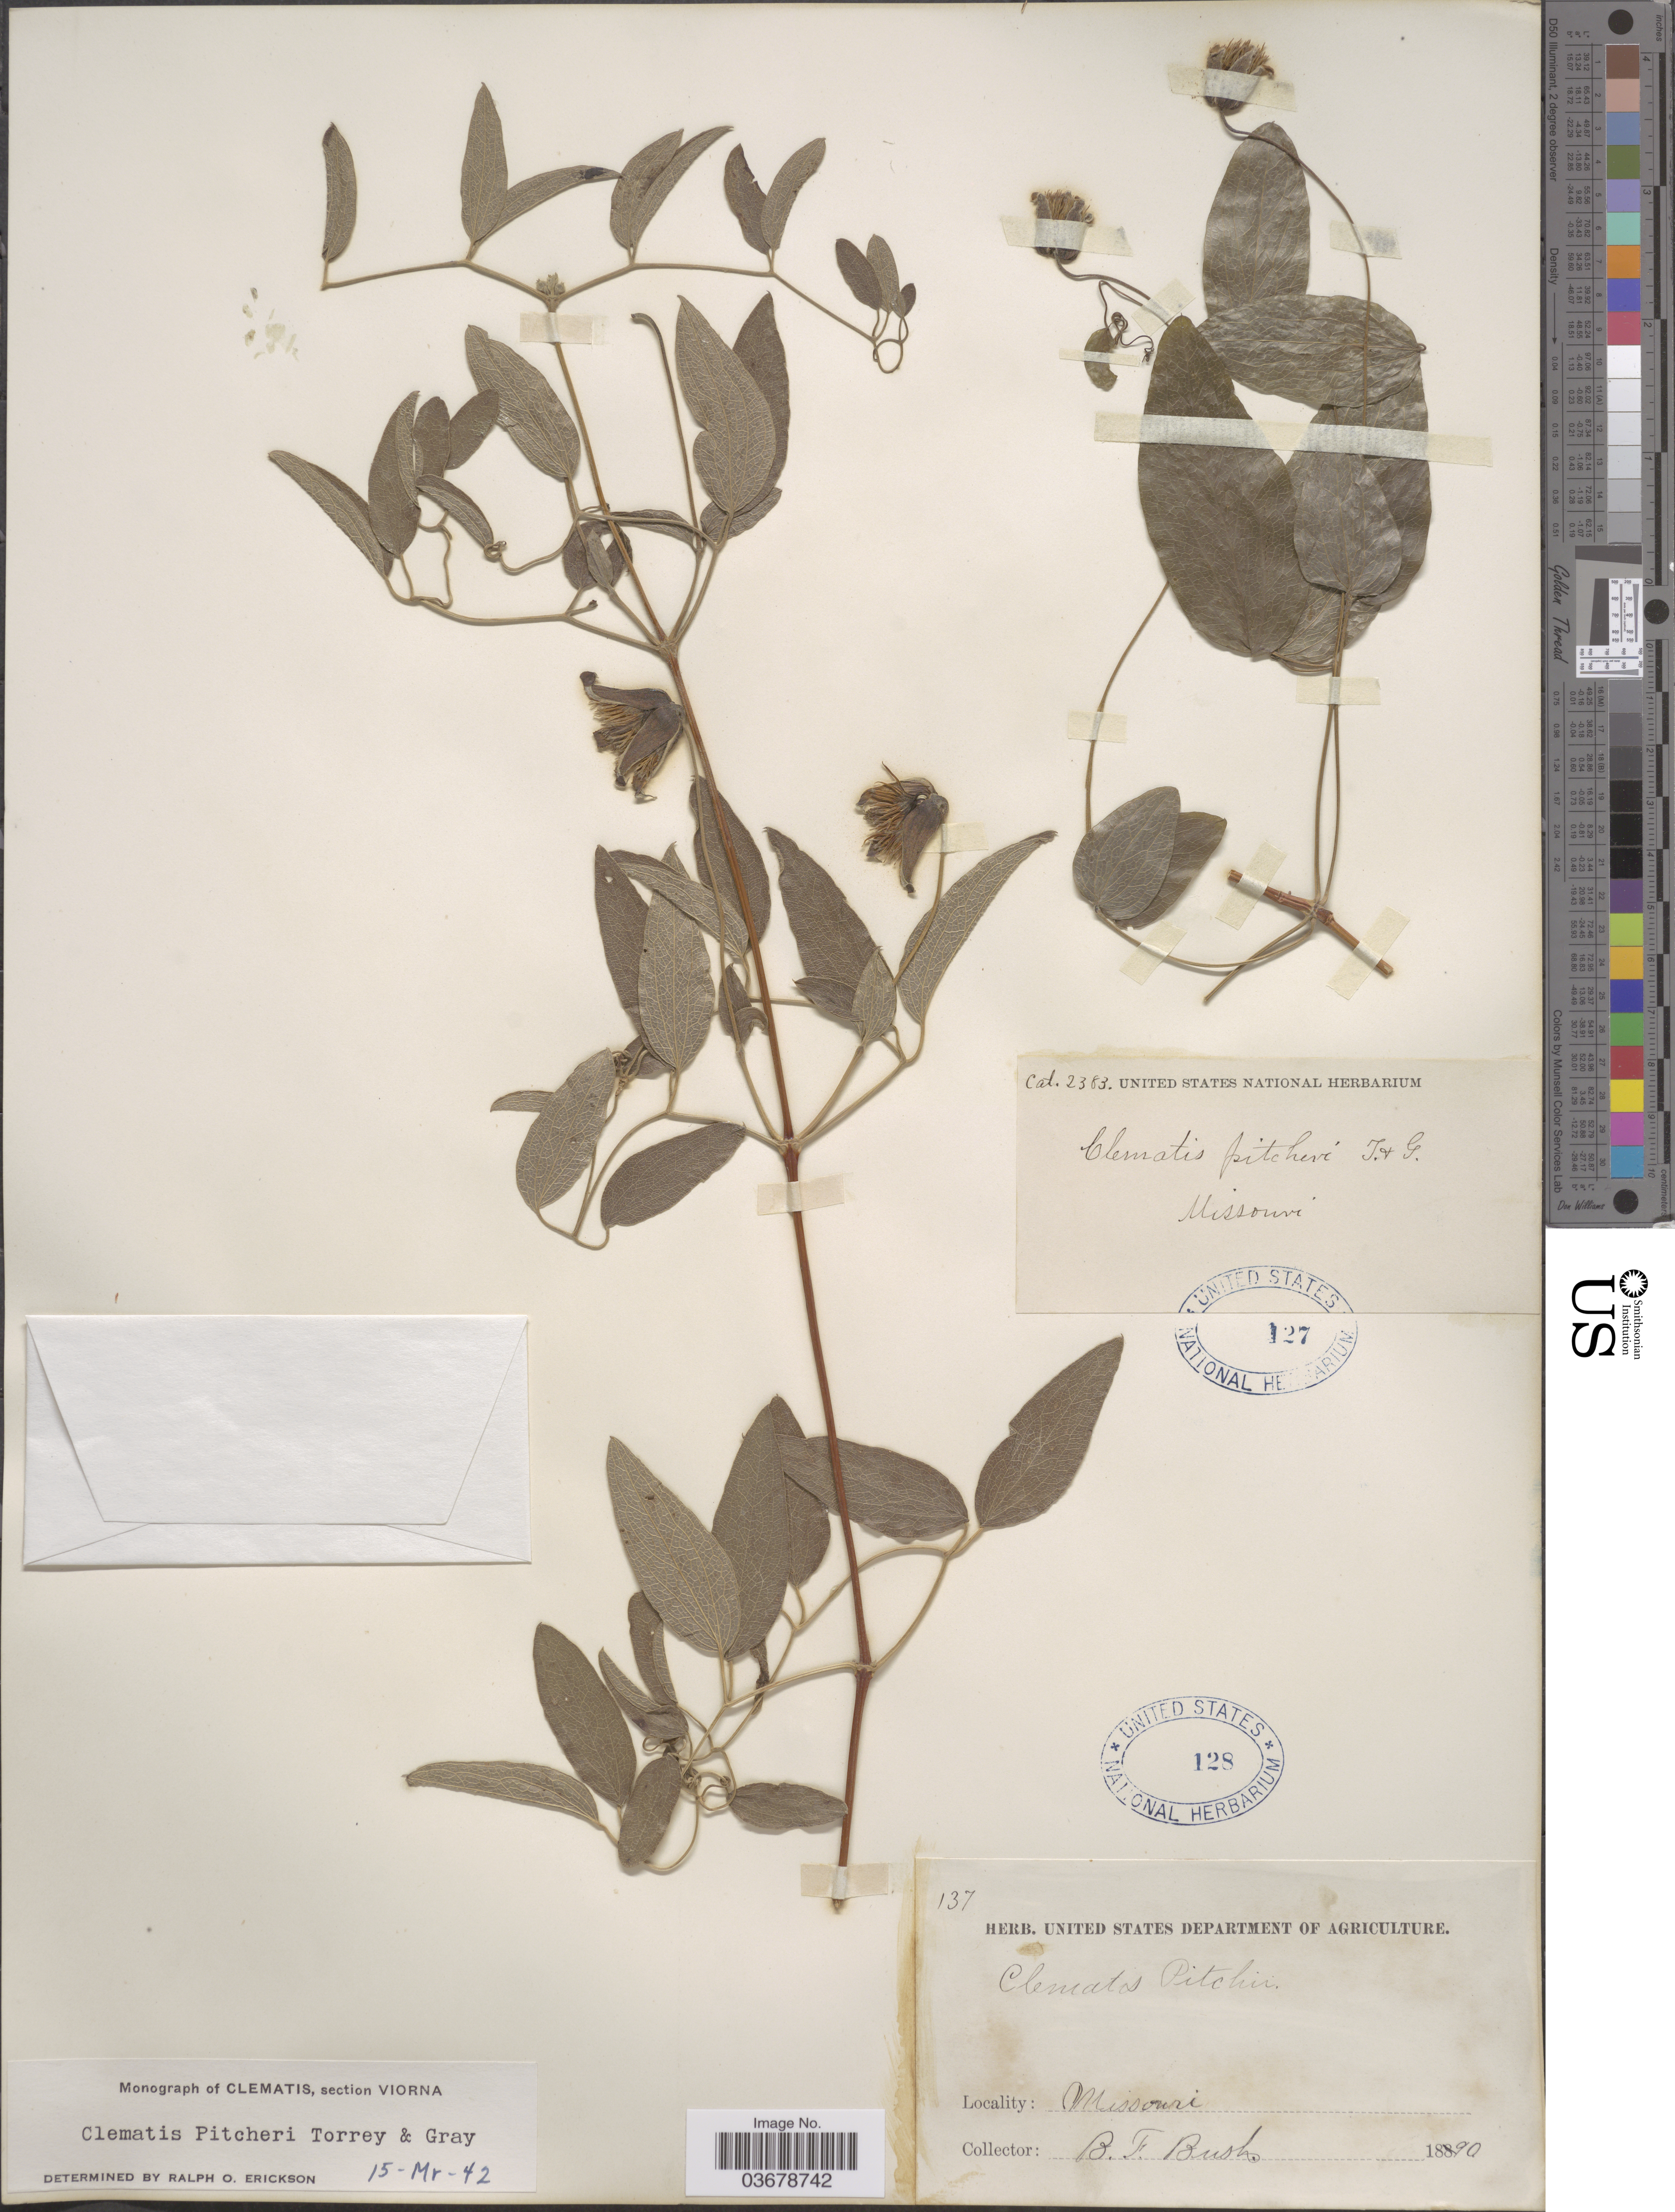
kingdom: Plantae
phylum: Tracheophyta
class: Magnoliopsida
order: Ranunculales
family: Ranunculaceae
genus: Clematis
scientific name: Clematis viorna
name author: L.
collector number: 2383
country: United States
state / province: Missouri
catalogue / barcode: US 127